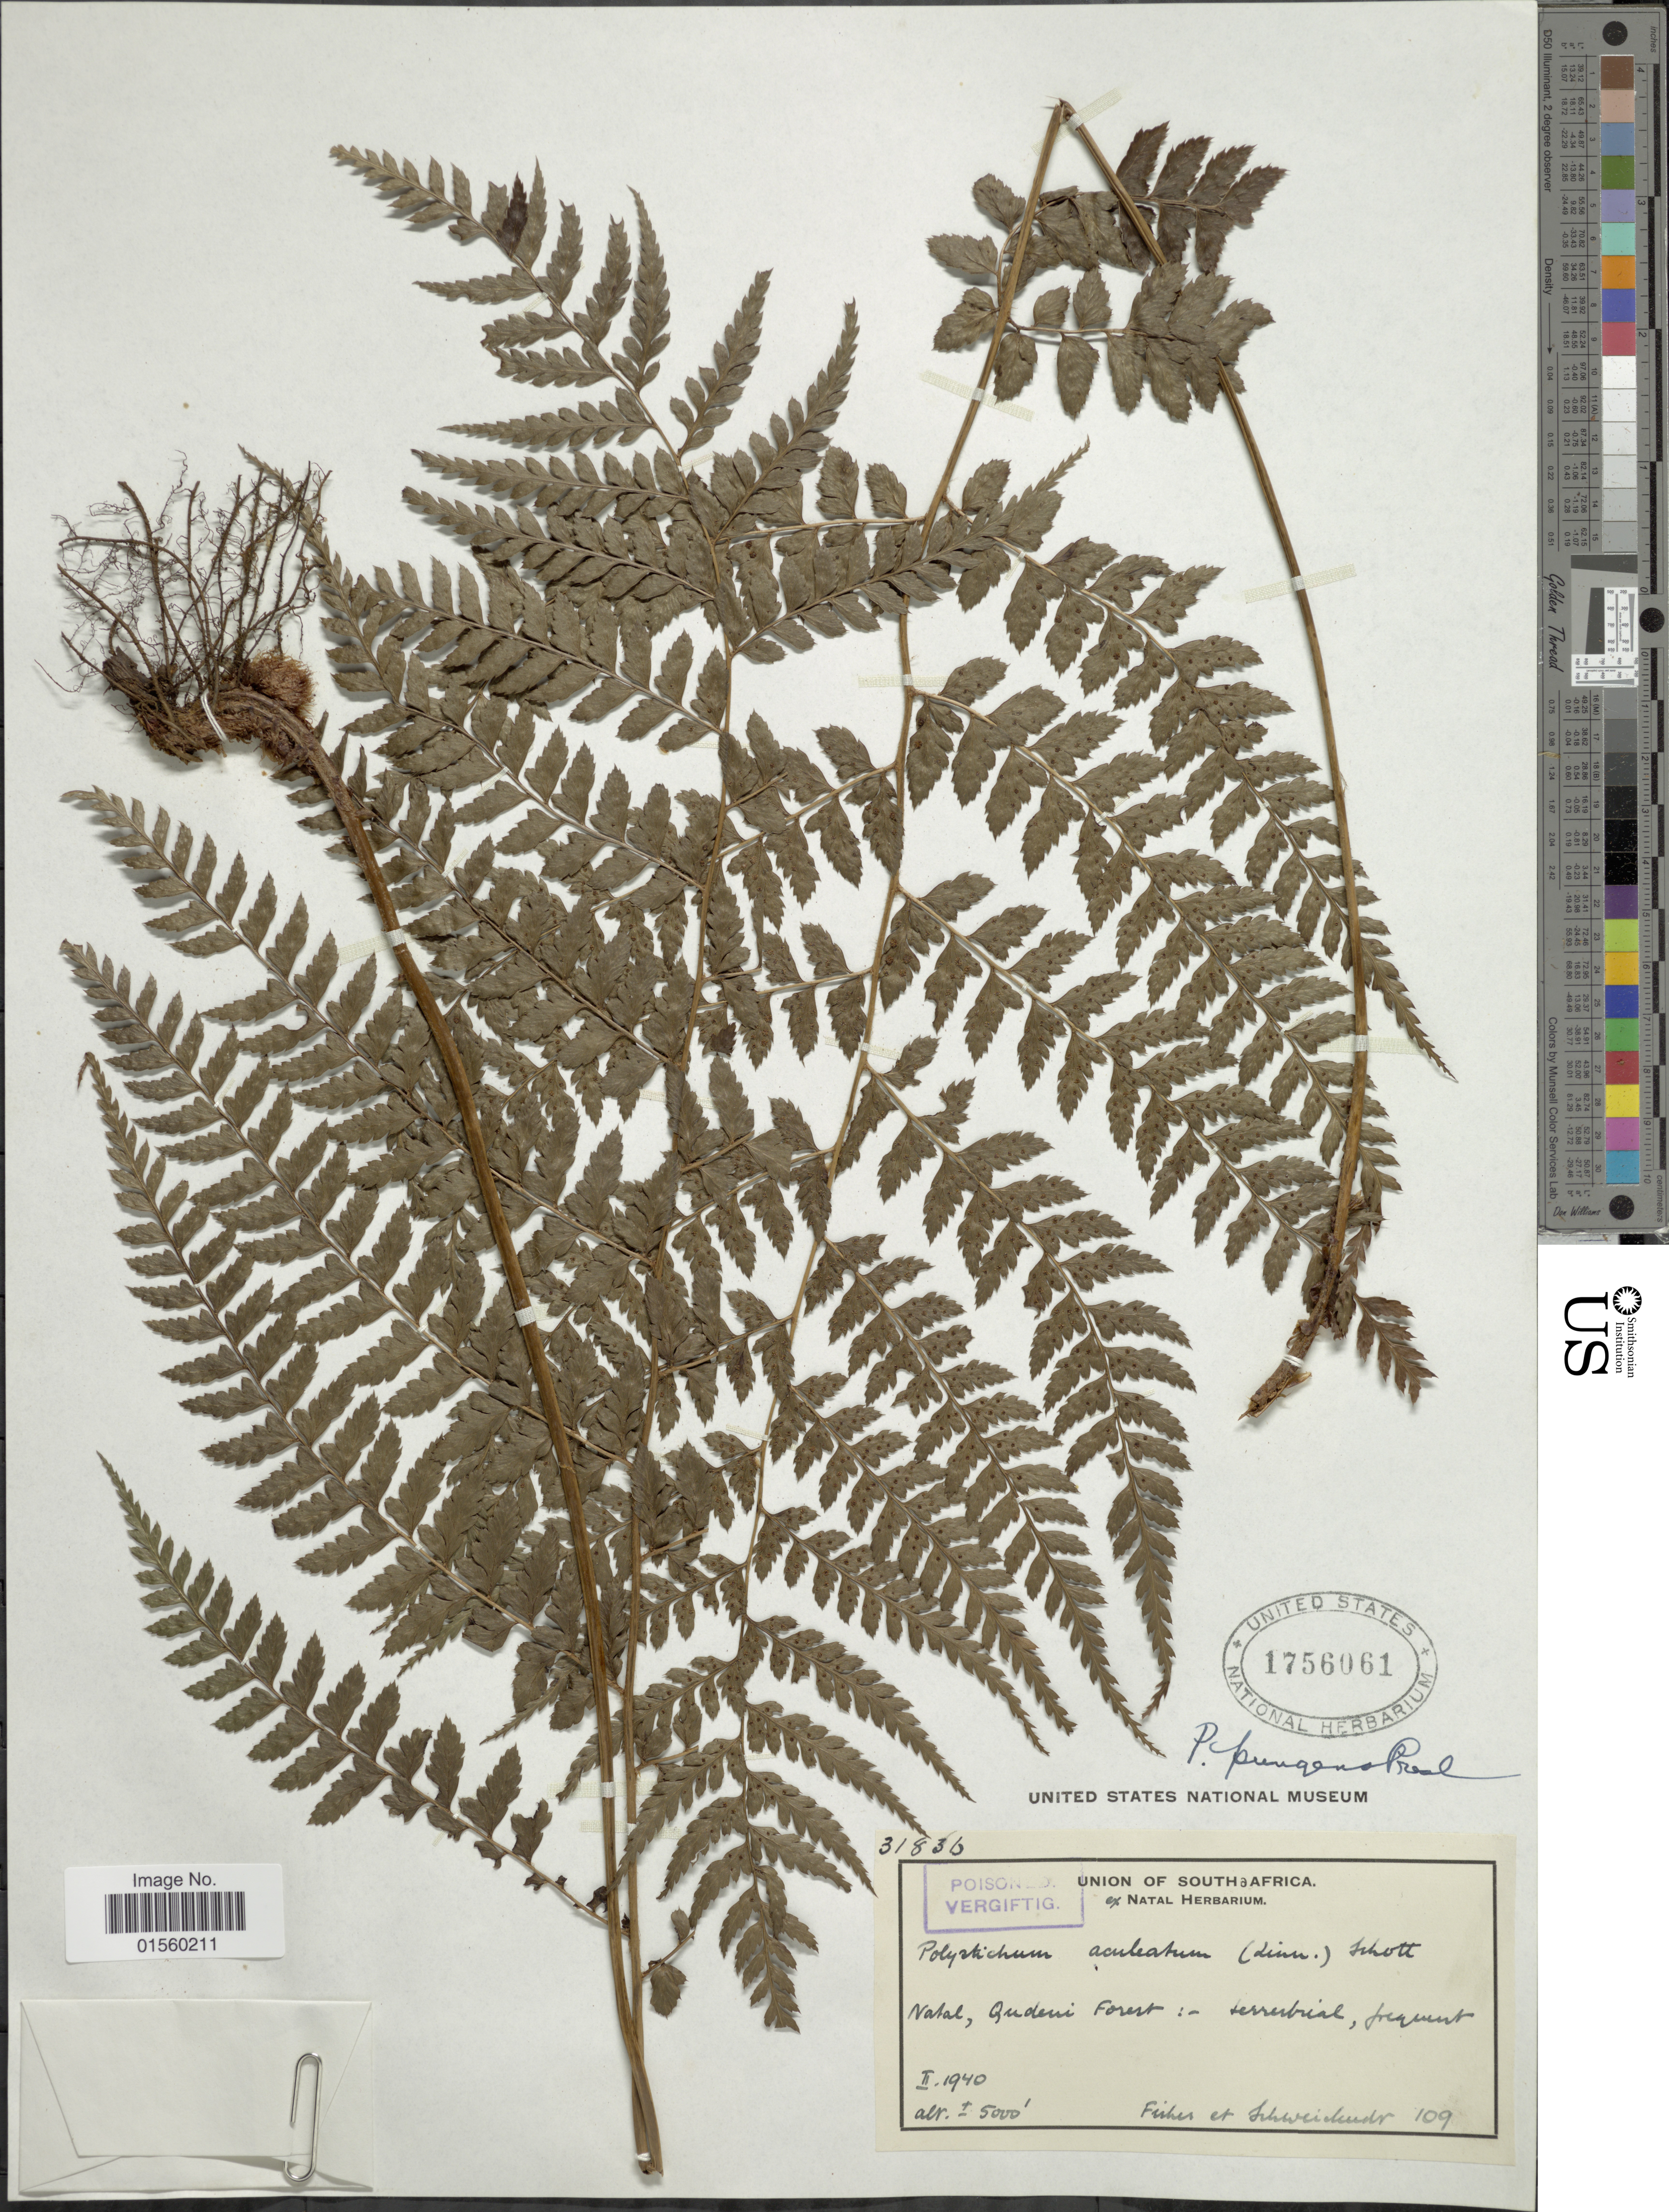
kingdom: Plantae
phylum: Tracheophyta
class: Polypodiopsida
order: Polypodiales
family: Dryopteridaceae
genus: Polystichum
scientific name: Polystichum pungens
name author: (Kaulf.) C. Presl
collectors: Fisher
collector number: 109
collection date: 1940-02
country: South Africa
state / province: KwaZulu-Natal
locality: Qudeni Forest: Terrestrial, frequent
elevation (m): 1524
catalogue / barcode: US 1756061